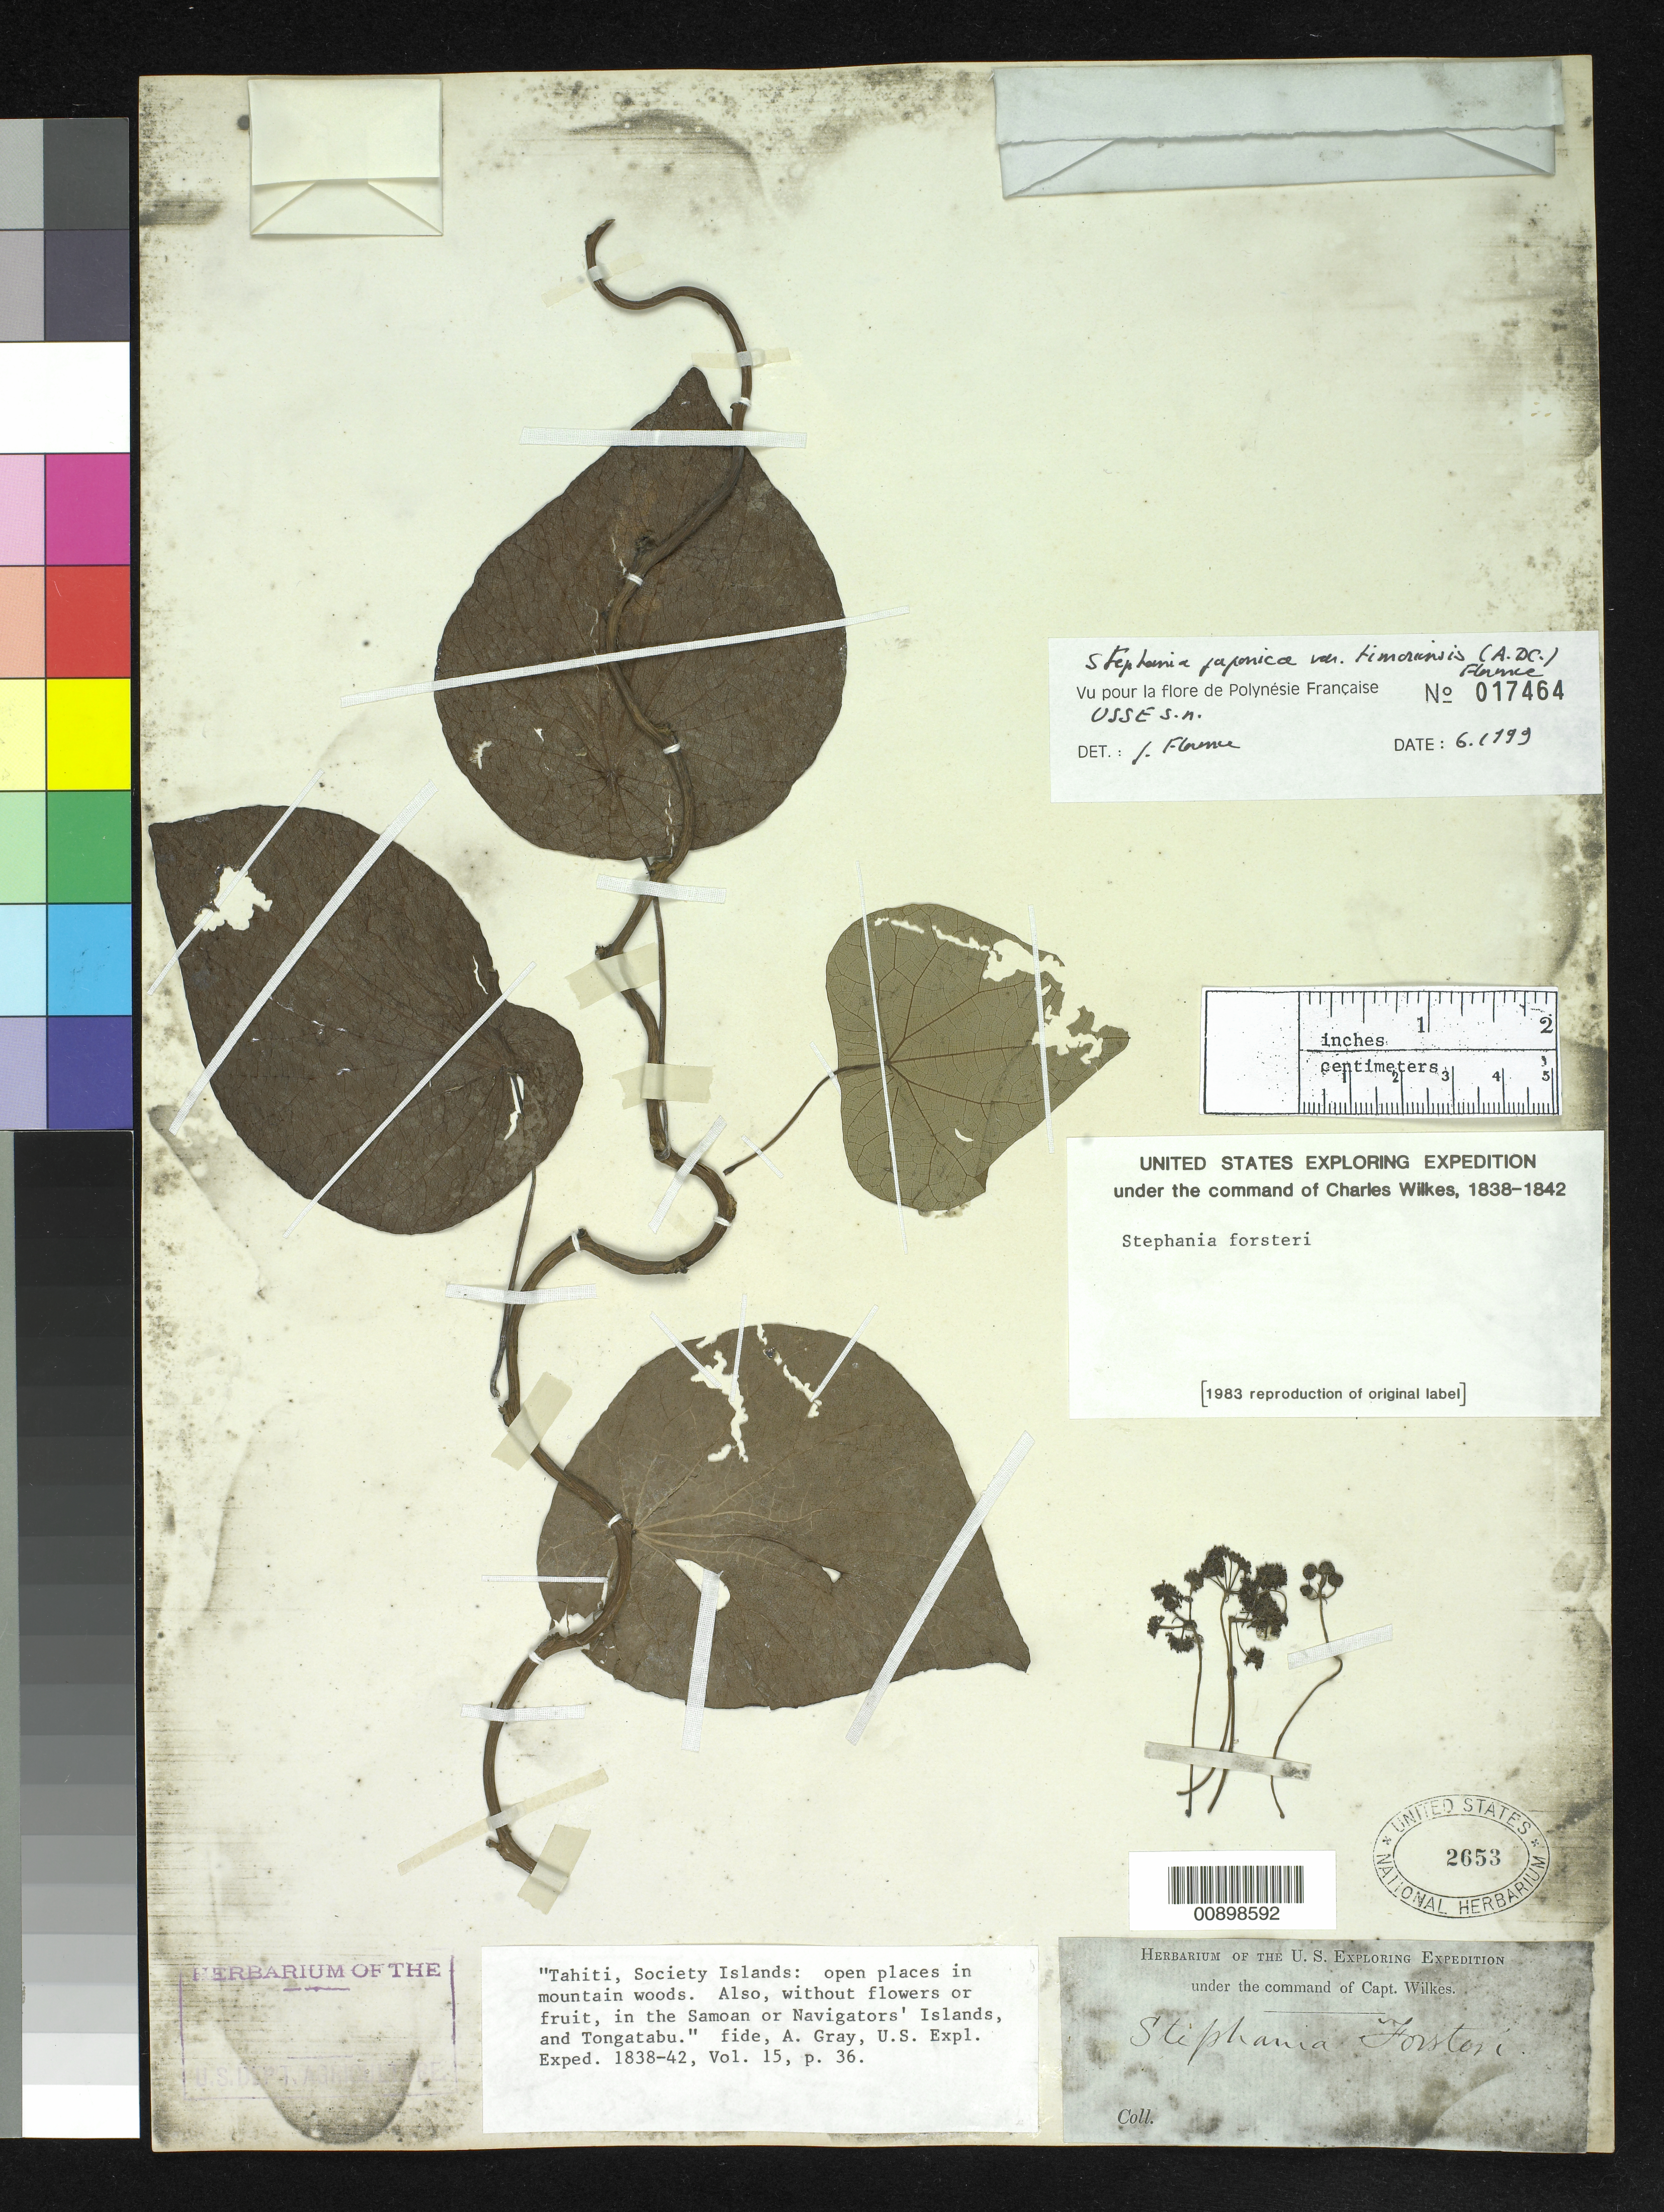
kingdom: Plantae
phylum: Tracheophyta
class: Magnoliopsida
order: Ranunculales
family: Menispermaceae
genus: Stephania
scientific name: Stephania japonica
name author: (Thunb.) Miers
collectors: Wilkes Explor. Exped.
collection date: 1838/1842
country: French Polynesia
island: Tahiti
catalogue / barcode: US 2653